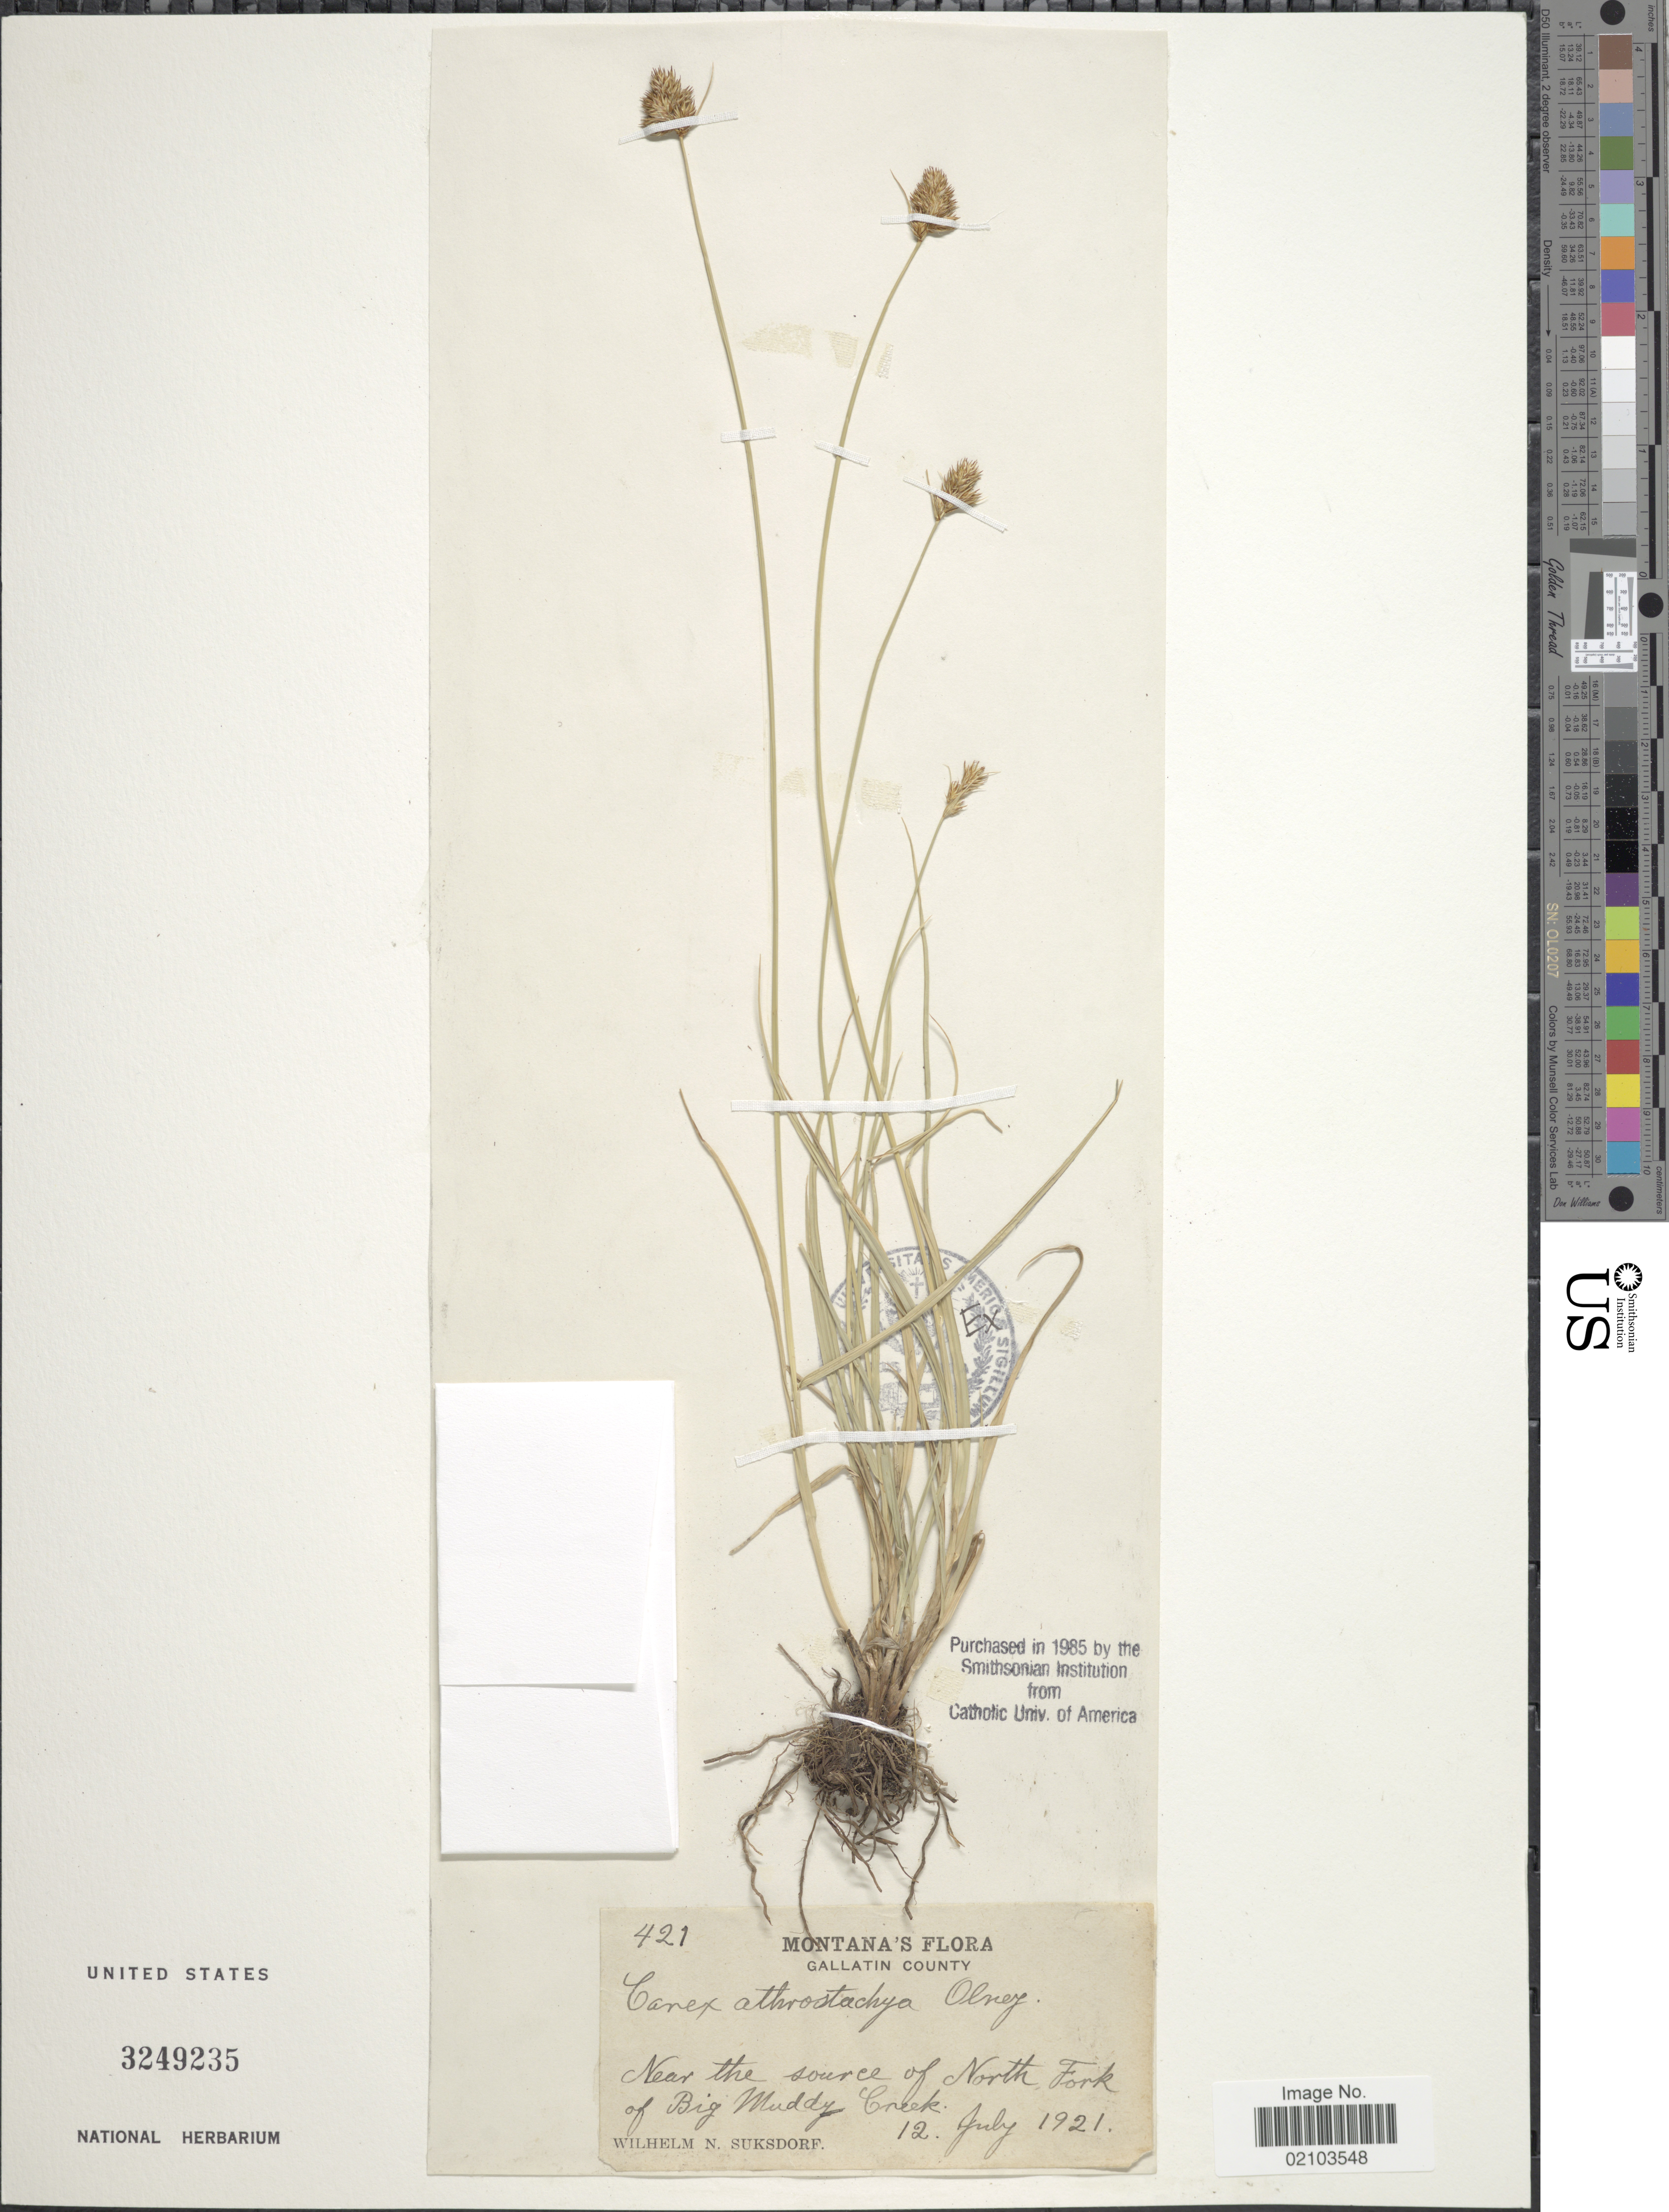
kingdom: Plantae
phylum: Tracheophyta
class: Liliopsida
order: Poales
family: Cyperaceae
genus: Carex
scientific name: Carex athrostachya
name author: Olney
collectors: W. N. Suksdorf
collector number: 421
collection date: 1921-07-12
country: United States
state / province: Montana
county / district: Gallatin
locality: Near the source of North Fork of Big Muddy Creek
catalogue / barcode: US 3249235